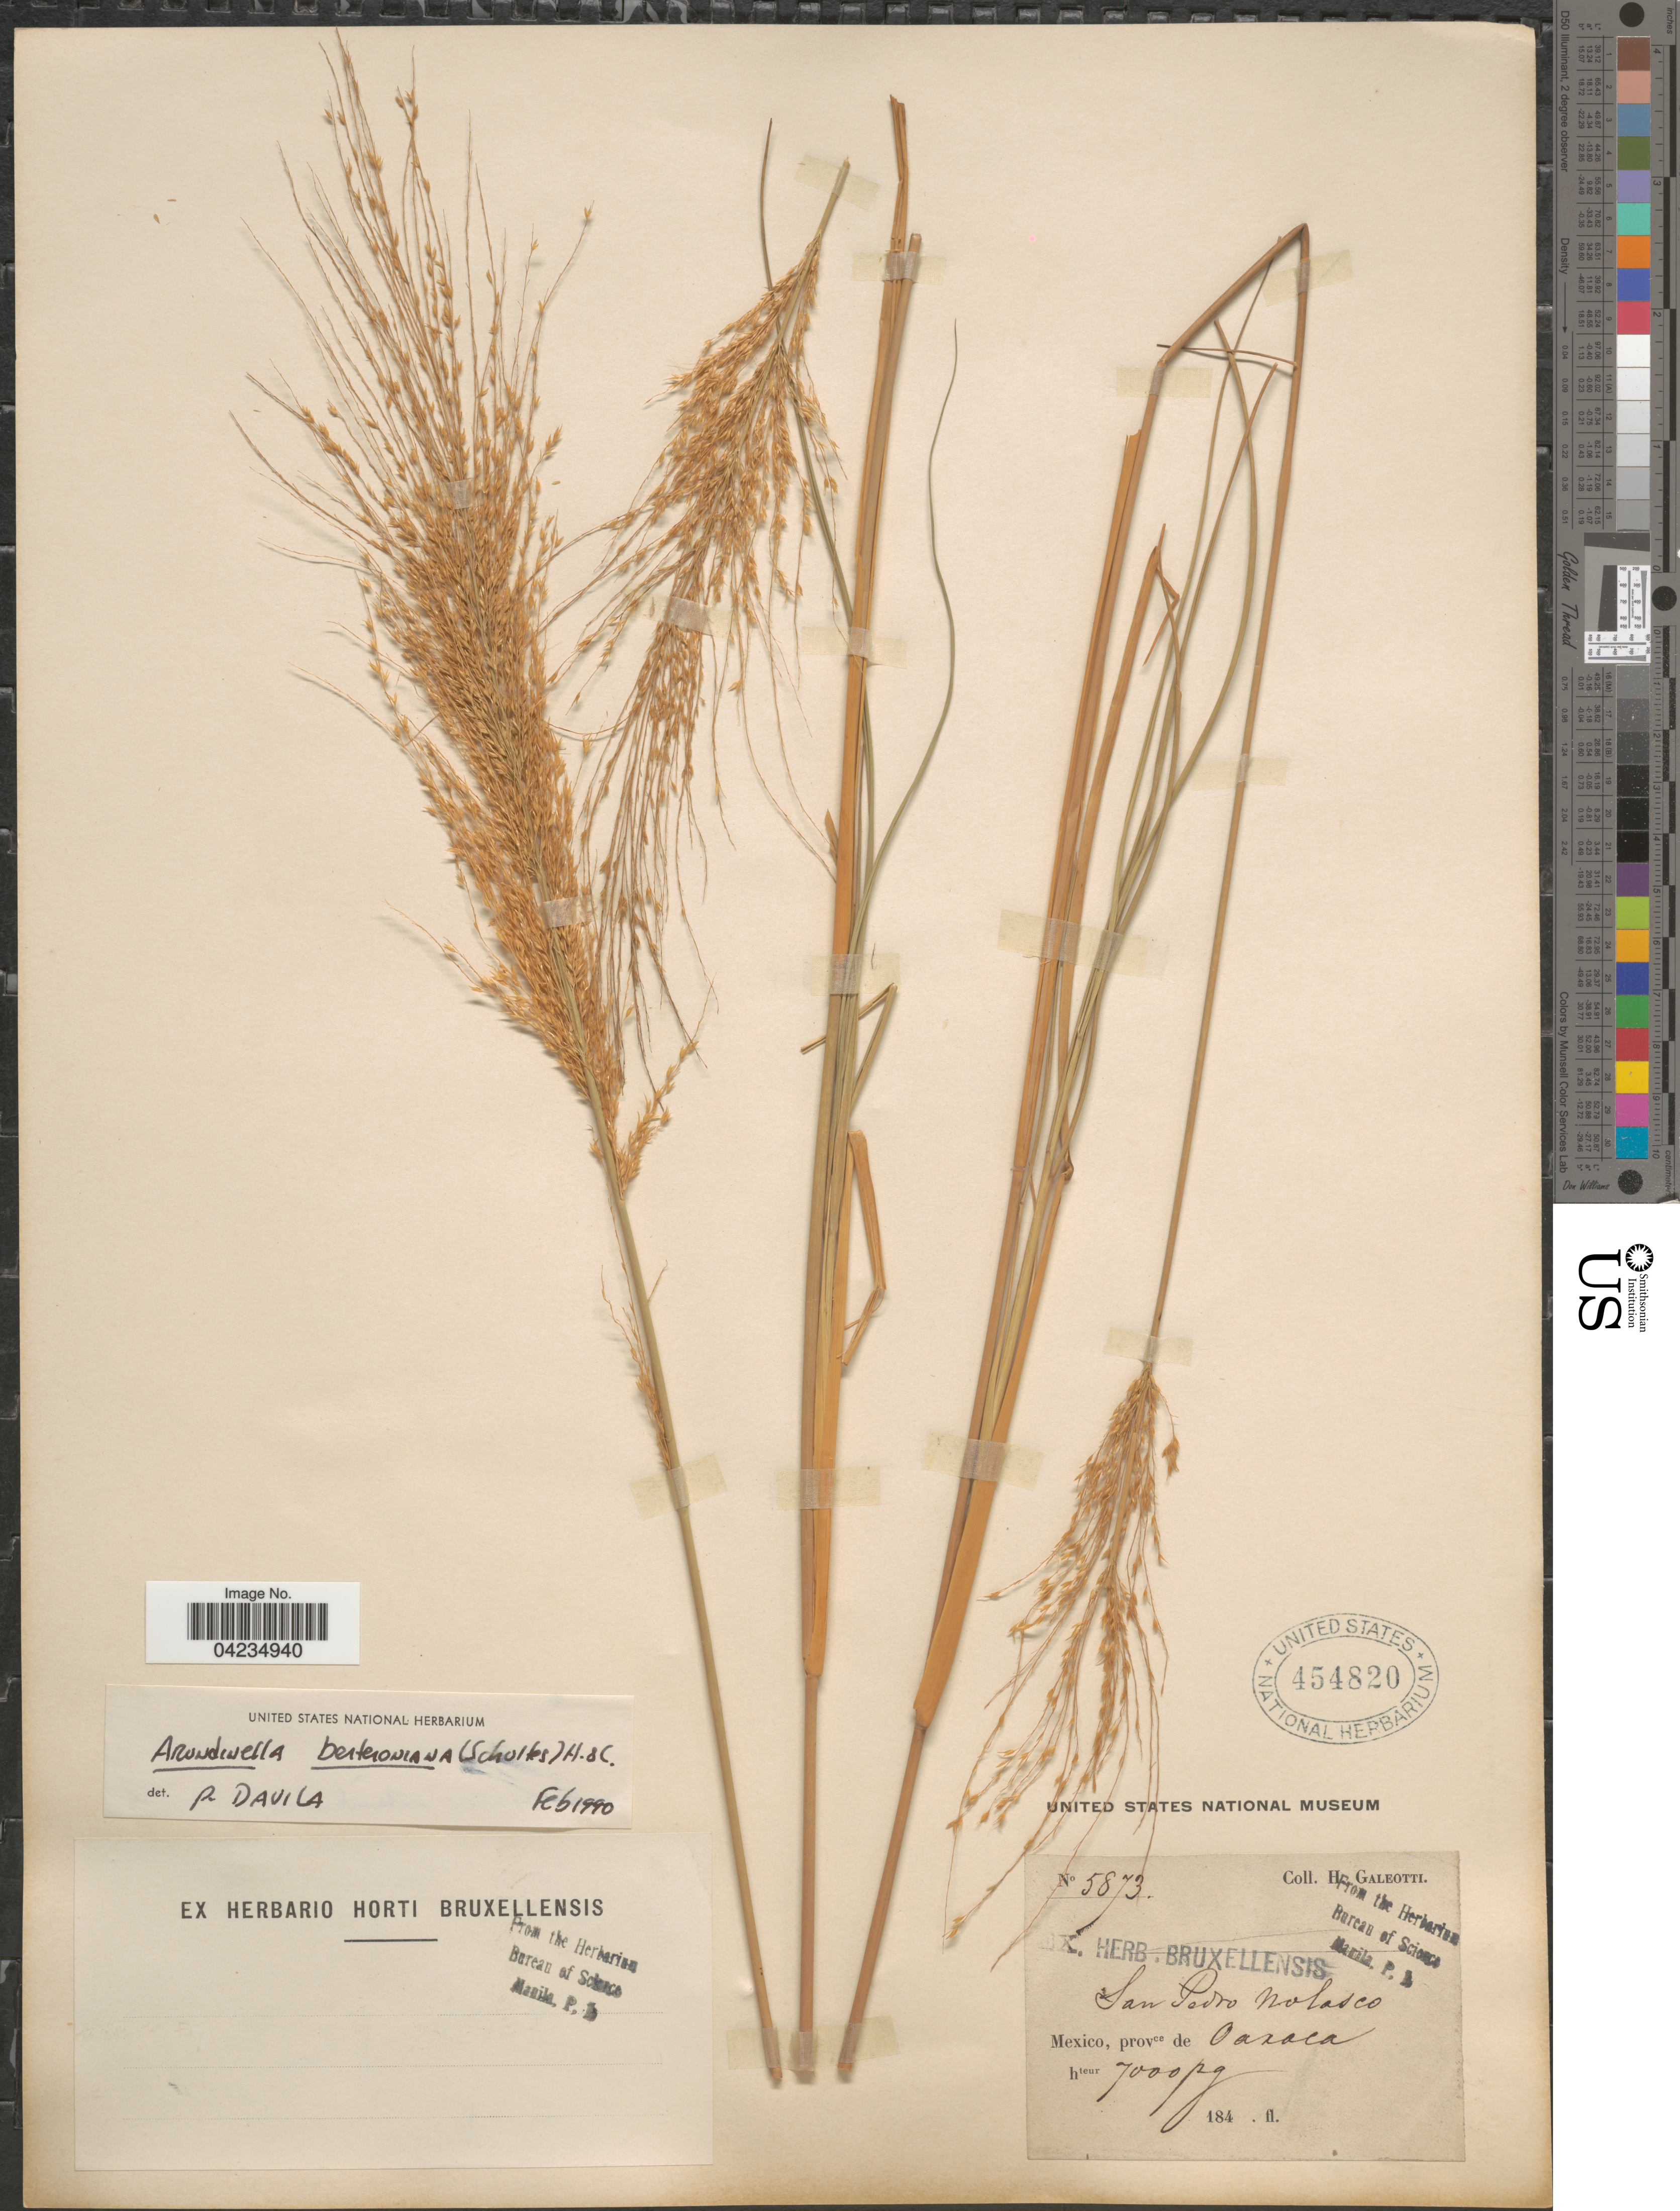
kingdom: Plantae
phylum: Tracheophyta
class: Liliopsida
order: Poales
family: Poaceae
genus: Arundinella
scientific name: Arundinella berteroniana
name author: (Schult.) Hitchc. & Chase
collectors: H. G. Galeotti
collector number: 5873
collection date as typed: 184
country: Mexico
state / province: Oaxaca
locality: San Pedro Nolasco.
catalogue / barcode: US 454820